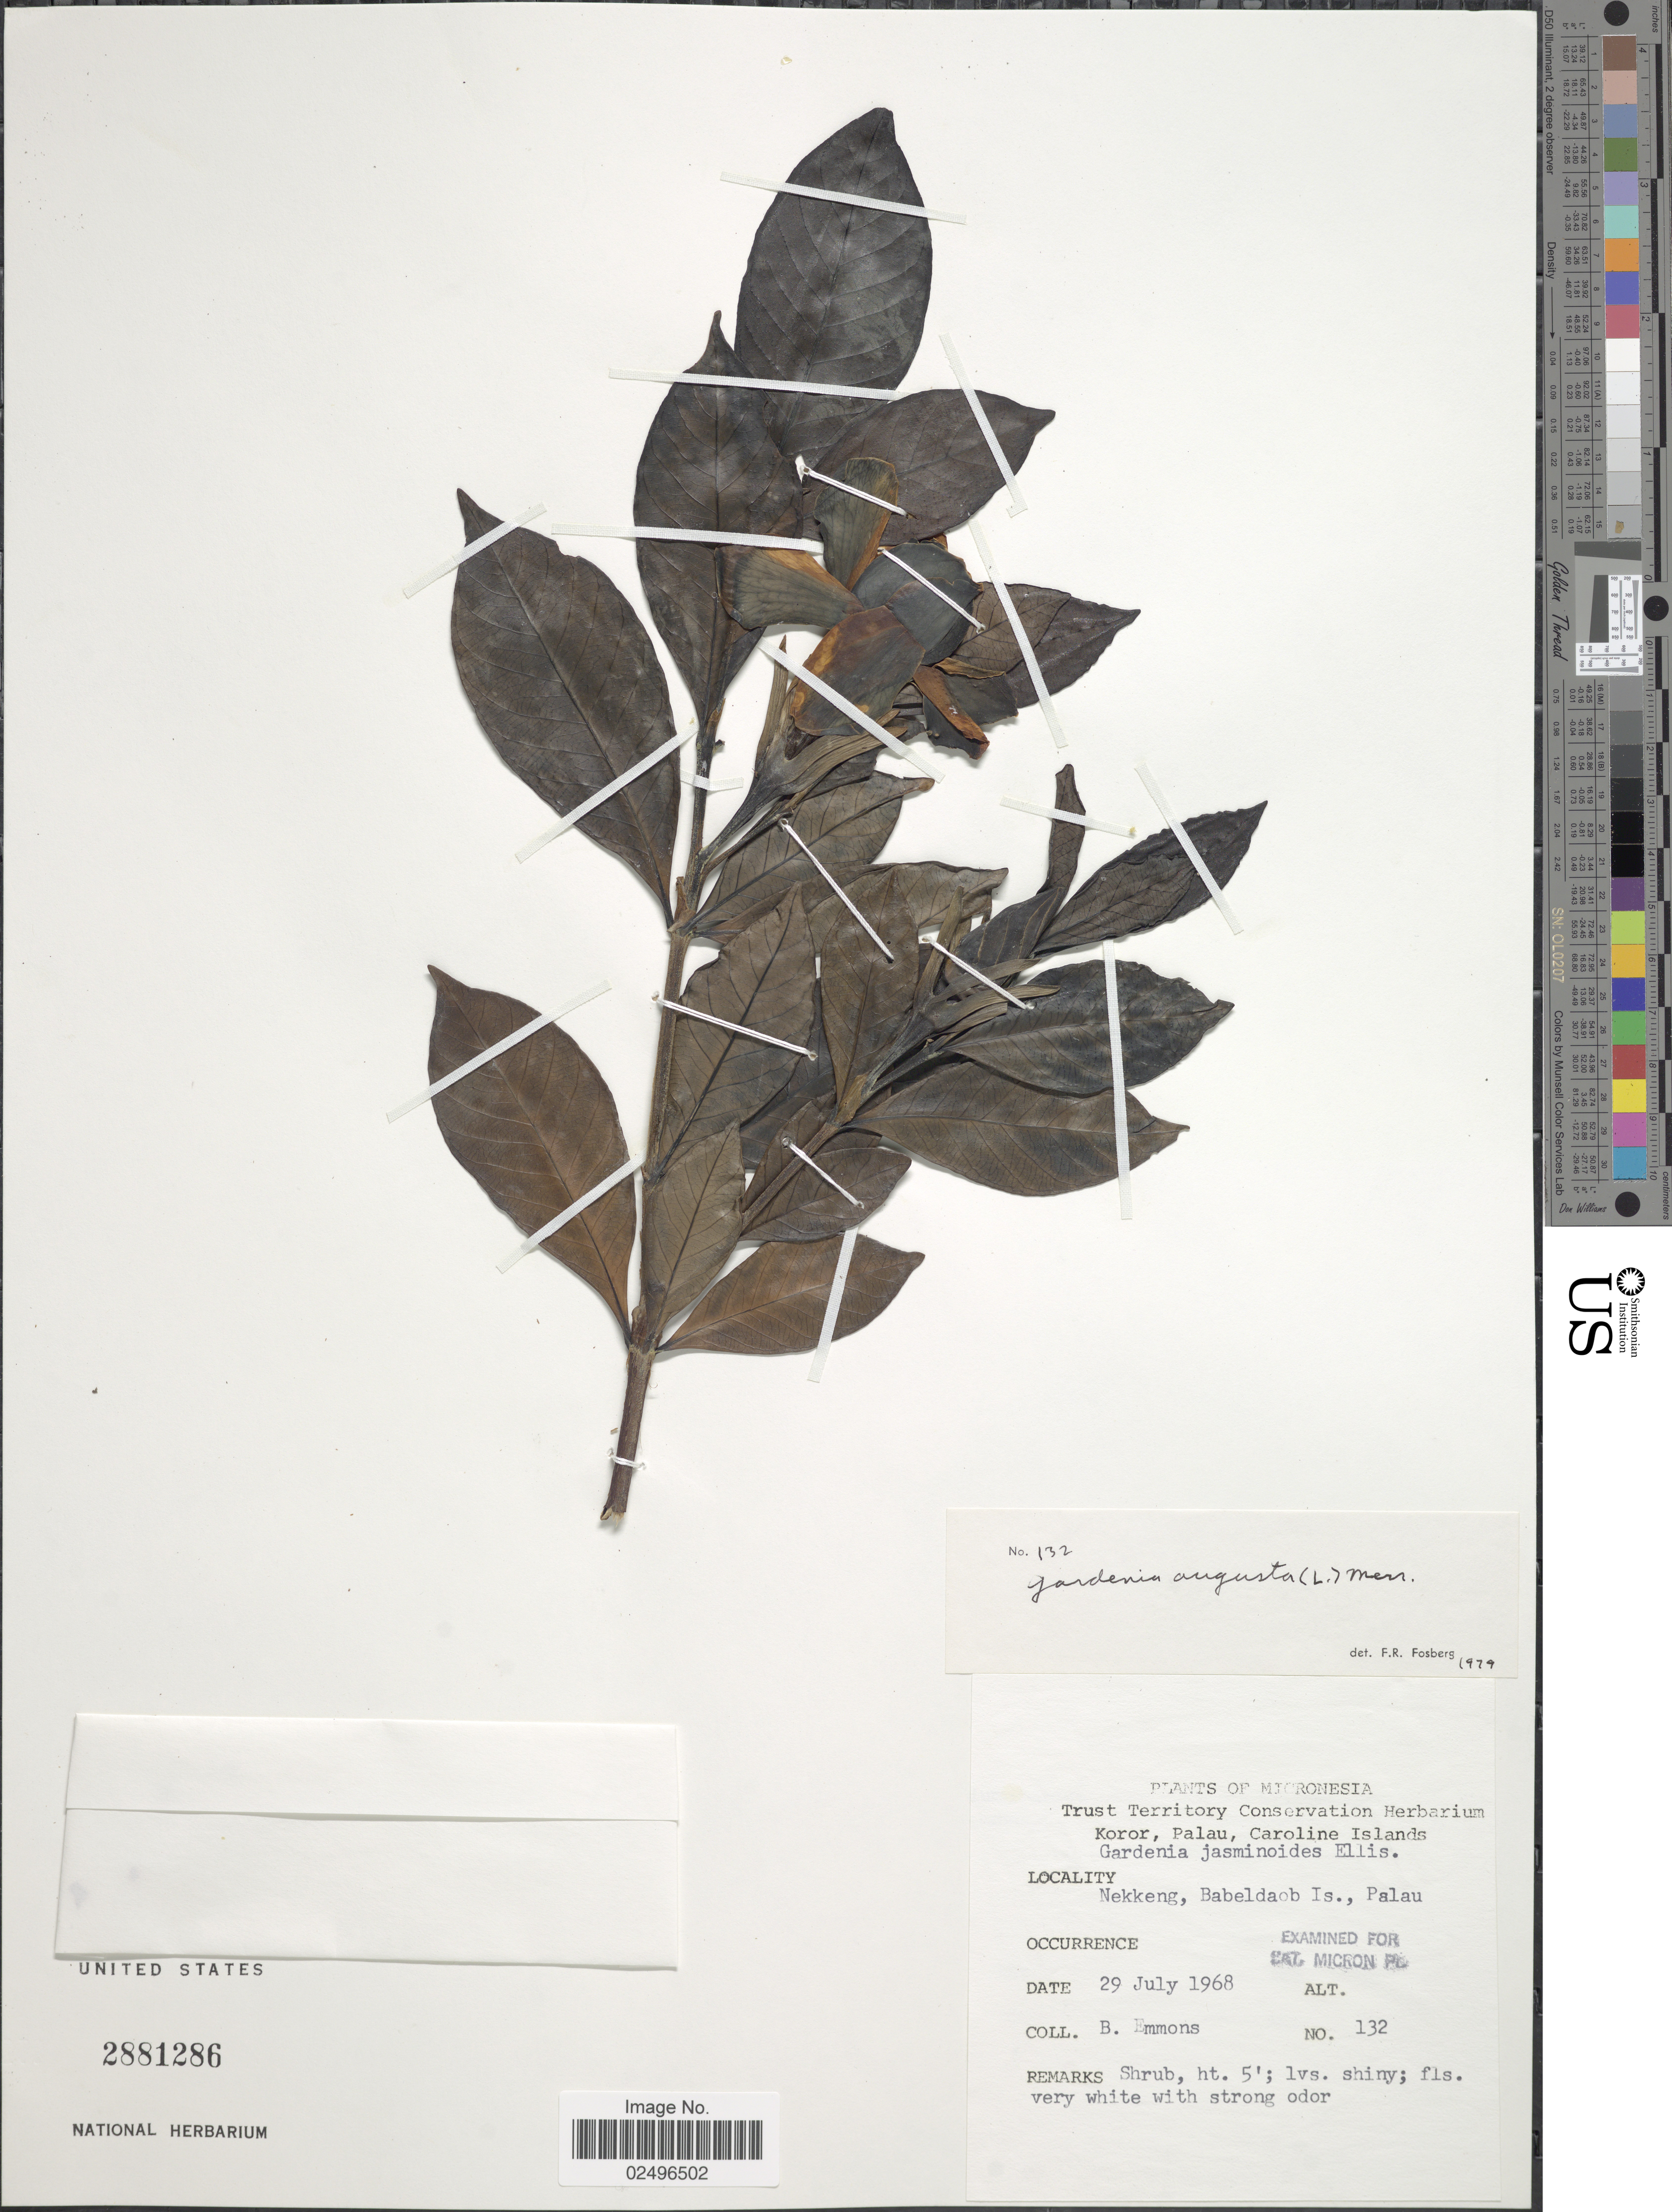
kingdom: Plantae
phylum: Tracheophyta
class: Magnoliopsida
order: Gentianales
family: Rubiaceae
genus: Gardenia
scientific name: Gardenia augusta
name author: (L.) Merr.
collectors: B. Emmons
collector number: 132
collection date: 1968-07-29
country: Palau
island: Babeldaob [Babelthuap]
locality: Micronesia, Nekkeng, Babeldaob Is., Palau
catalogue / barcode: US 2881286